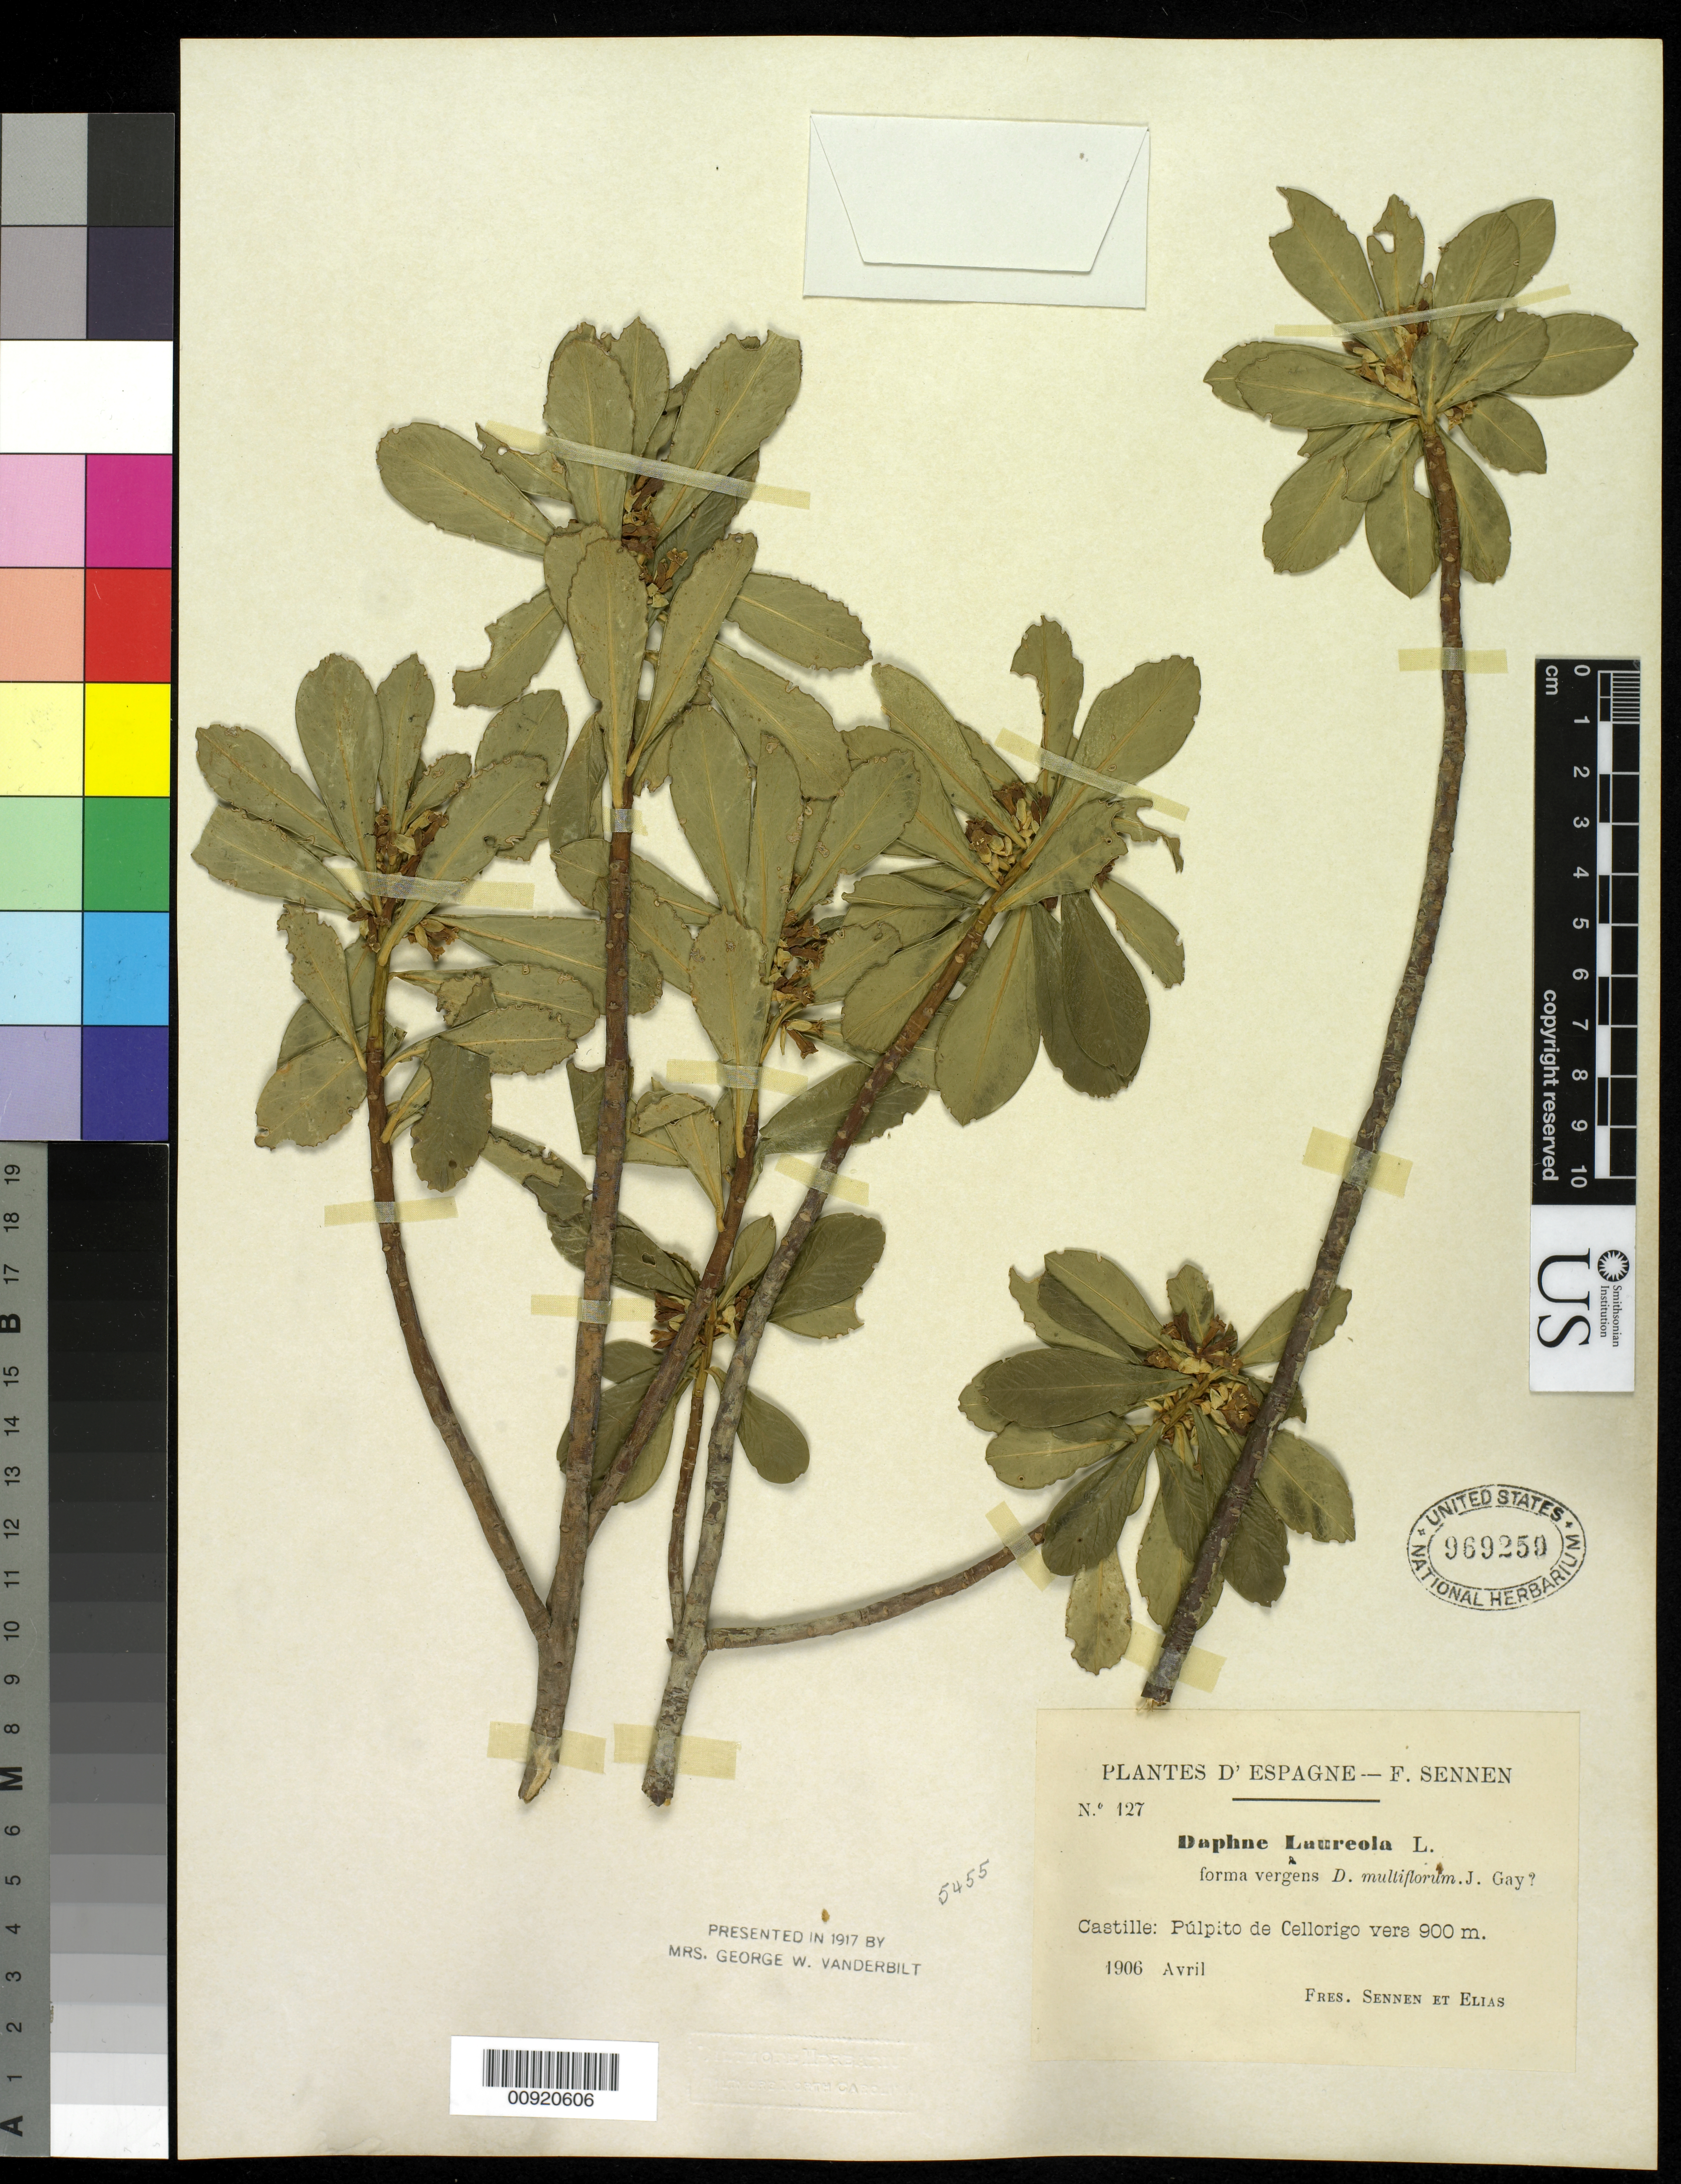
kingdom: Plantae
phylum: Tracheophyta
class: Magnoliopsida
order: Malvales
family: Thymelaeaceae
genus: Daphne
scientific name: Daphne laureola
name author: L.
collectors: E. Sennen & Bro. Elias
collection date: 1906-04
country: Spain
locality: Cellorigo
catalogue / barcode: US 969259